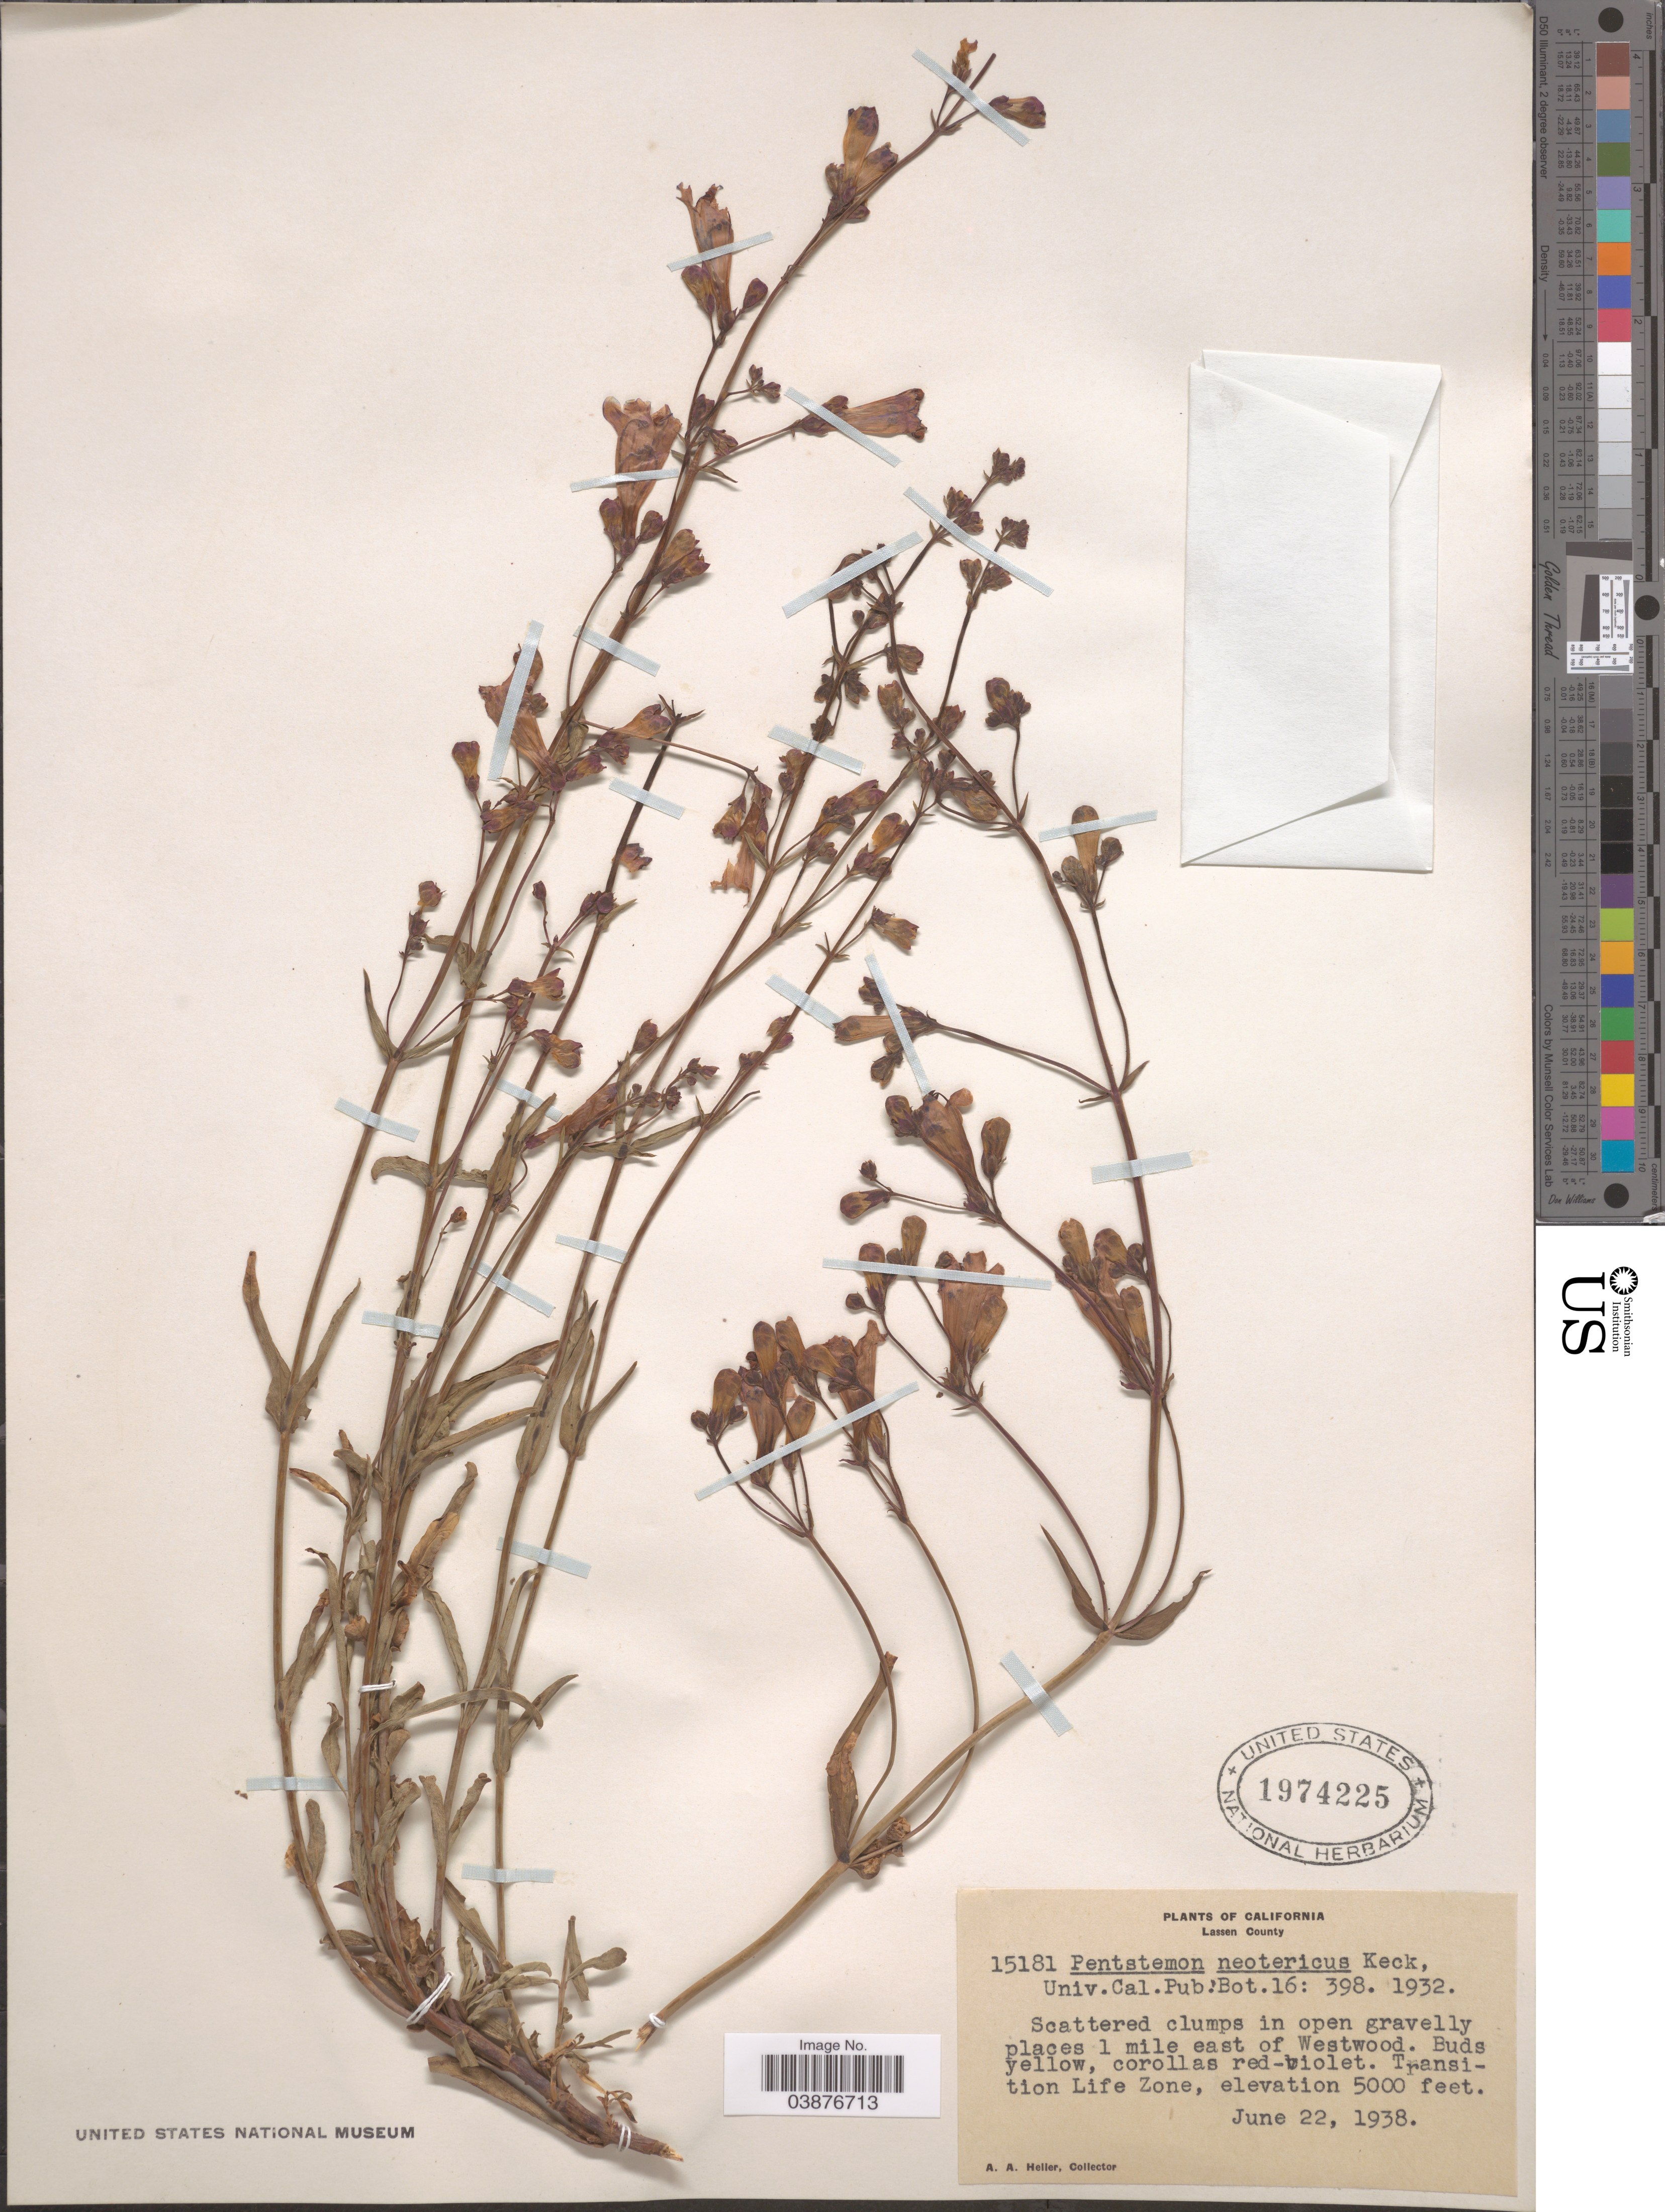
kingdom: Plantae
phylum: Tracheophyta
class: Magnoliopsida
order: Lamiales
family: Plantaginaceae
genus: Penstemon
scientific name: Penstemon neotericus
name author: D.D. Keck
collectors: A. A. Heller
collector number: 15181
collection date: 1938-06-22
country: United States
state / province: California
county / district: Lassen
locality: Lassen County. 1 mile east of Westwood. Transition Life Zone.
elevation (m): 1524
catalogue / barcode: US 1974225